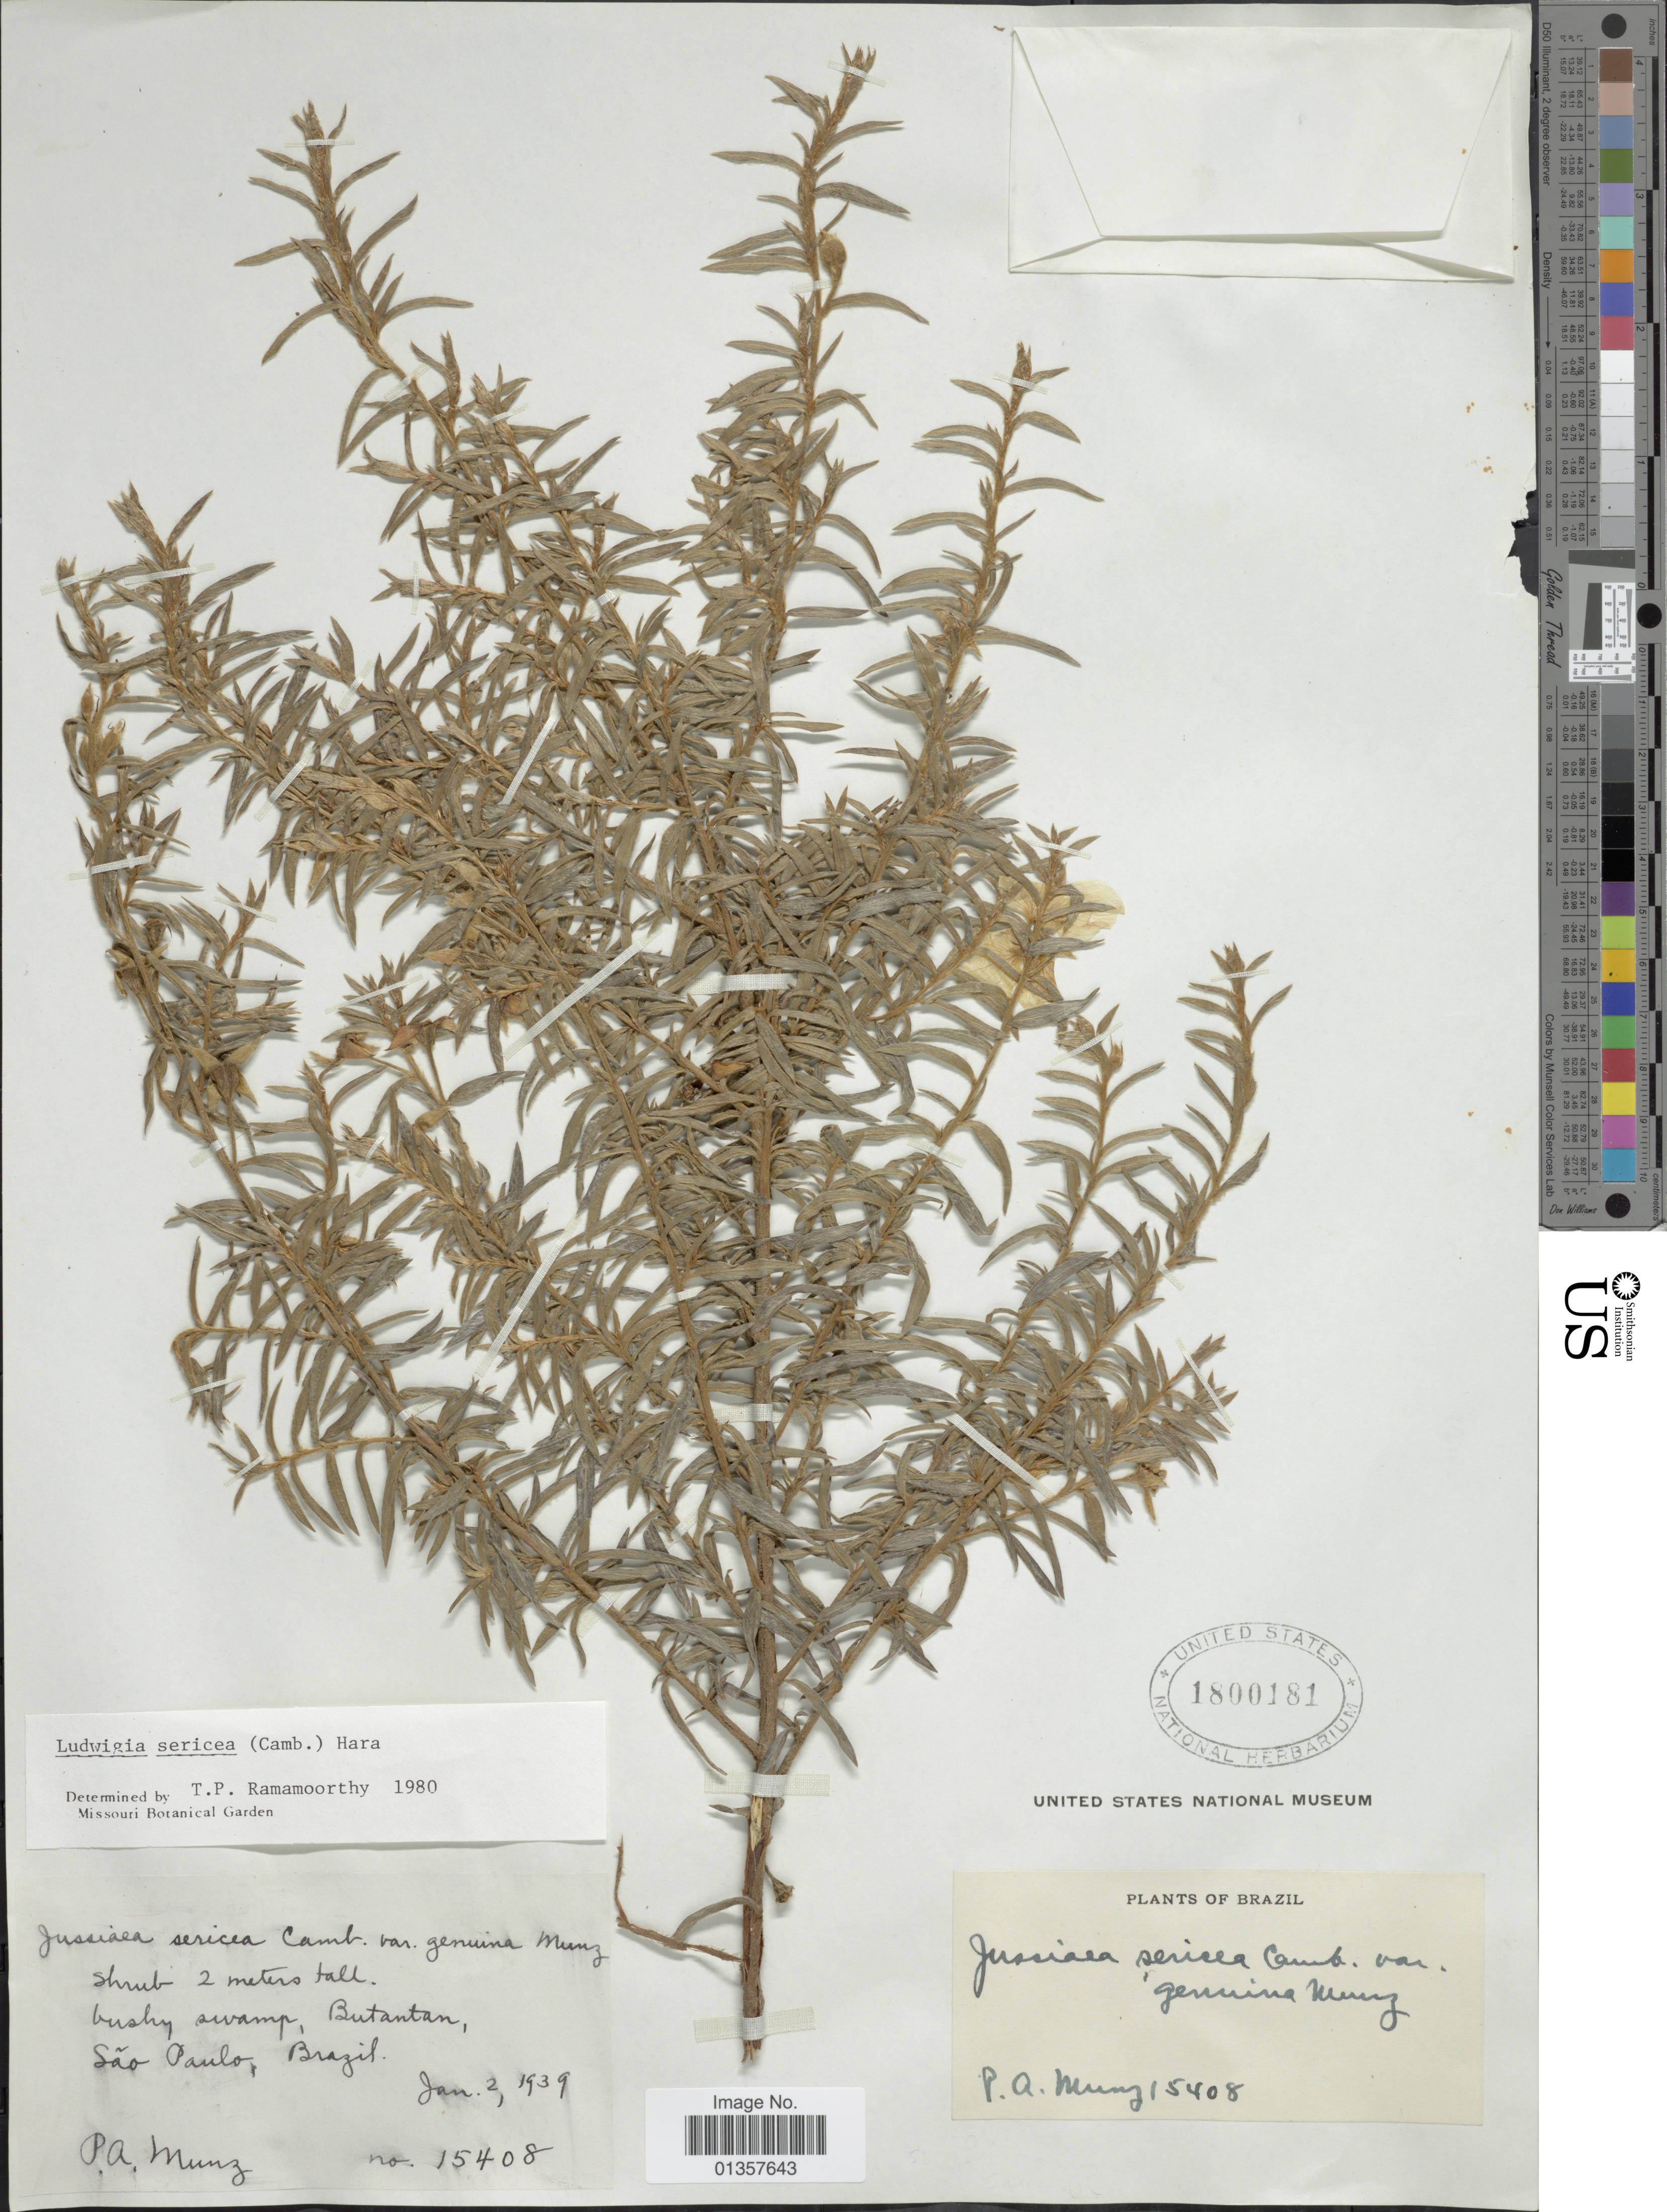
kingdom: Plantae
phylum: Tracheophyta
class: Magnoliopsida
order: Myrtales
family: Onagraceae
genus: Ludwigia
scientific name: Ludwigia sericea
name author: (Cambess.) H. Hara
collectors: P. A. Munz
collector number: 15408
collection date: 1939-01-02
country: Brazil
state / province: São Paulo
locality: Butantan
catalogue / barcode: US 1800181